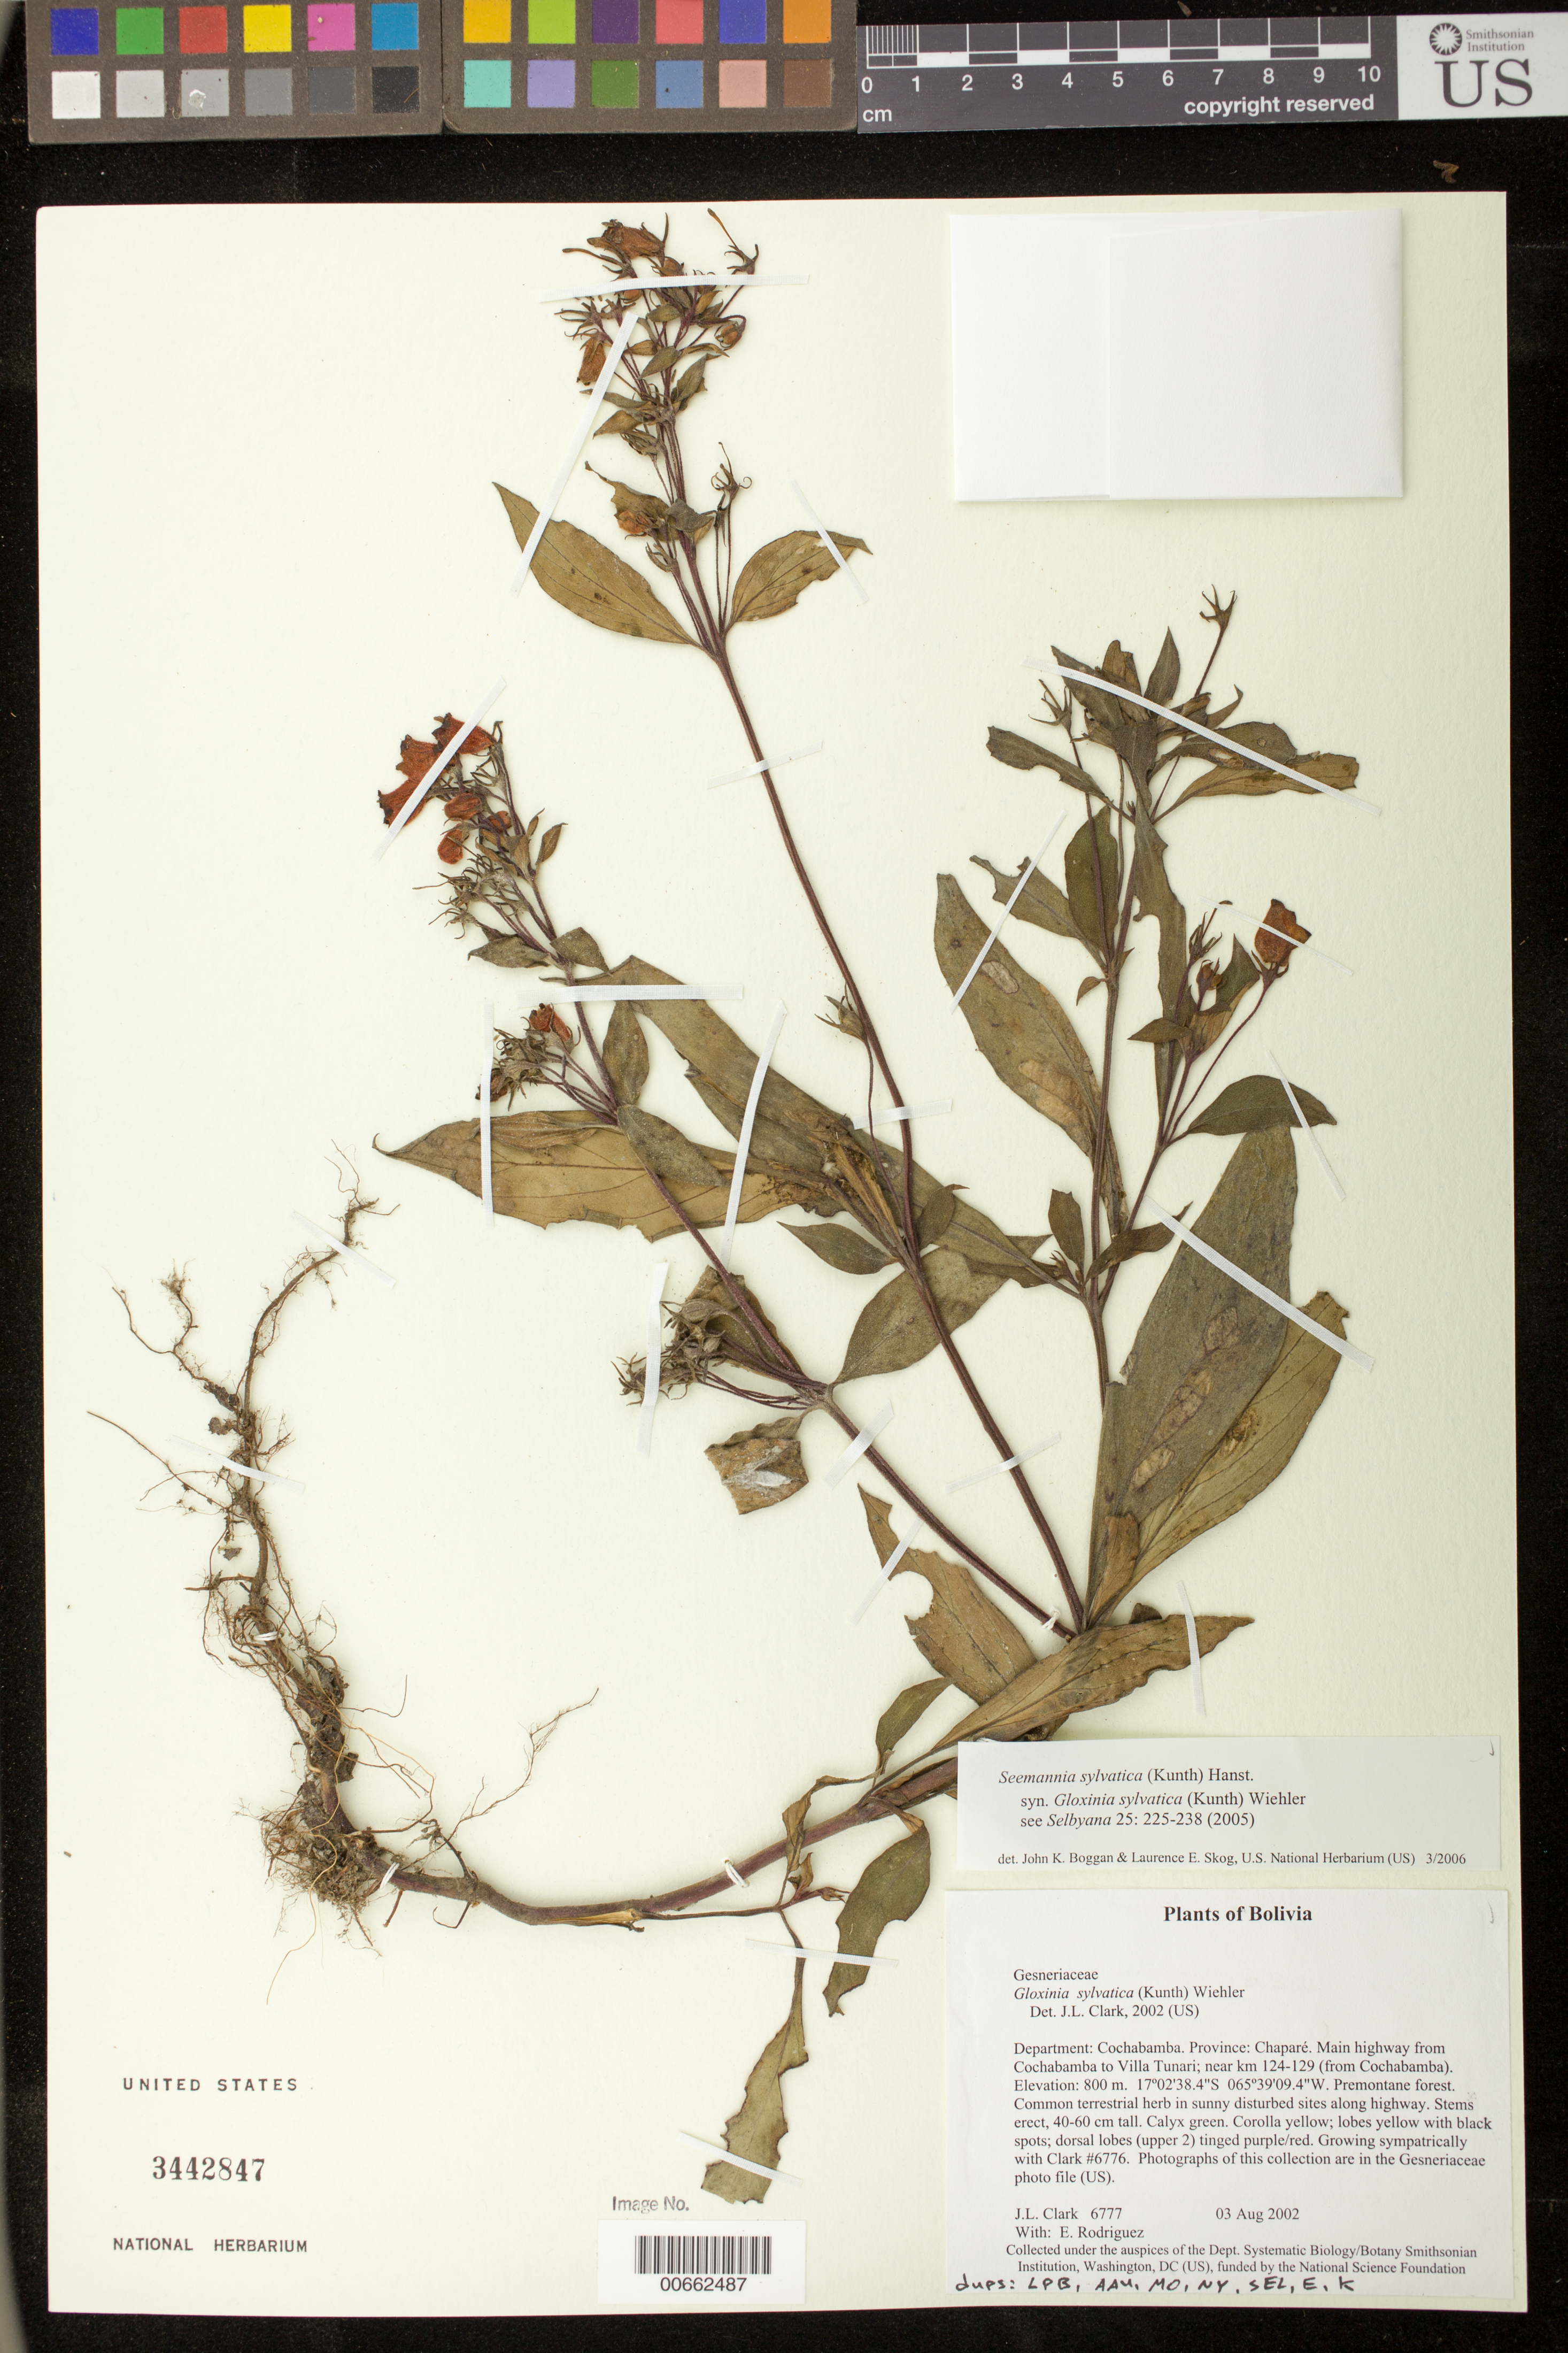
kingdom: Plantae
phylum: Tracheophyta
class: Magnoliopsida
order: Lamiales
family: Gesneriaceae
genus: Seemannia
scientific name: Seemannia sylvatica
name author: (Kunth) Hanst.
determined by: Boggan, J. K.; Skog, L. E.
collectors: J. L. Clark & E. Rodriguez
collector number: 6777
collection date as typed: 03 Aug 2002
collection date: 2002-08-03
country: Bolivia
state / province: Cochabamba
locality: Chaparé, Main highway from Cochabamba to Villa Tunari; near km 124-129 (from Cochabamba).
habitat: Premontane forest.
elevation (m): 800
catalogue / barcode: US 3442847